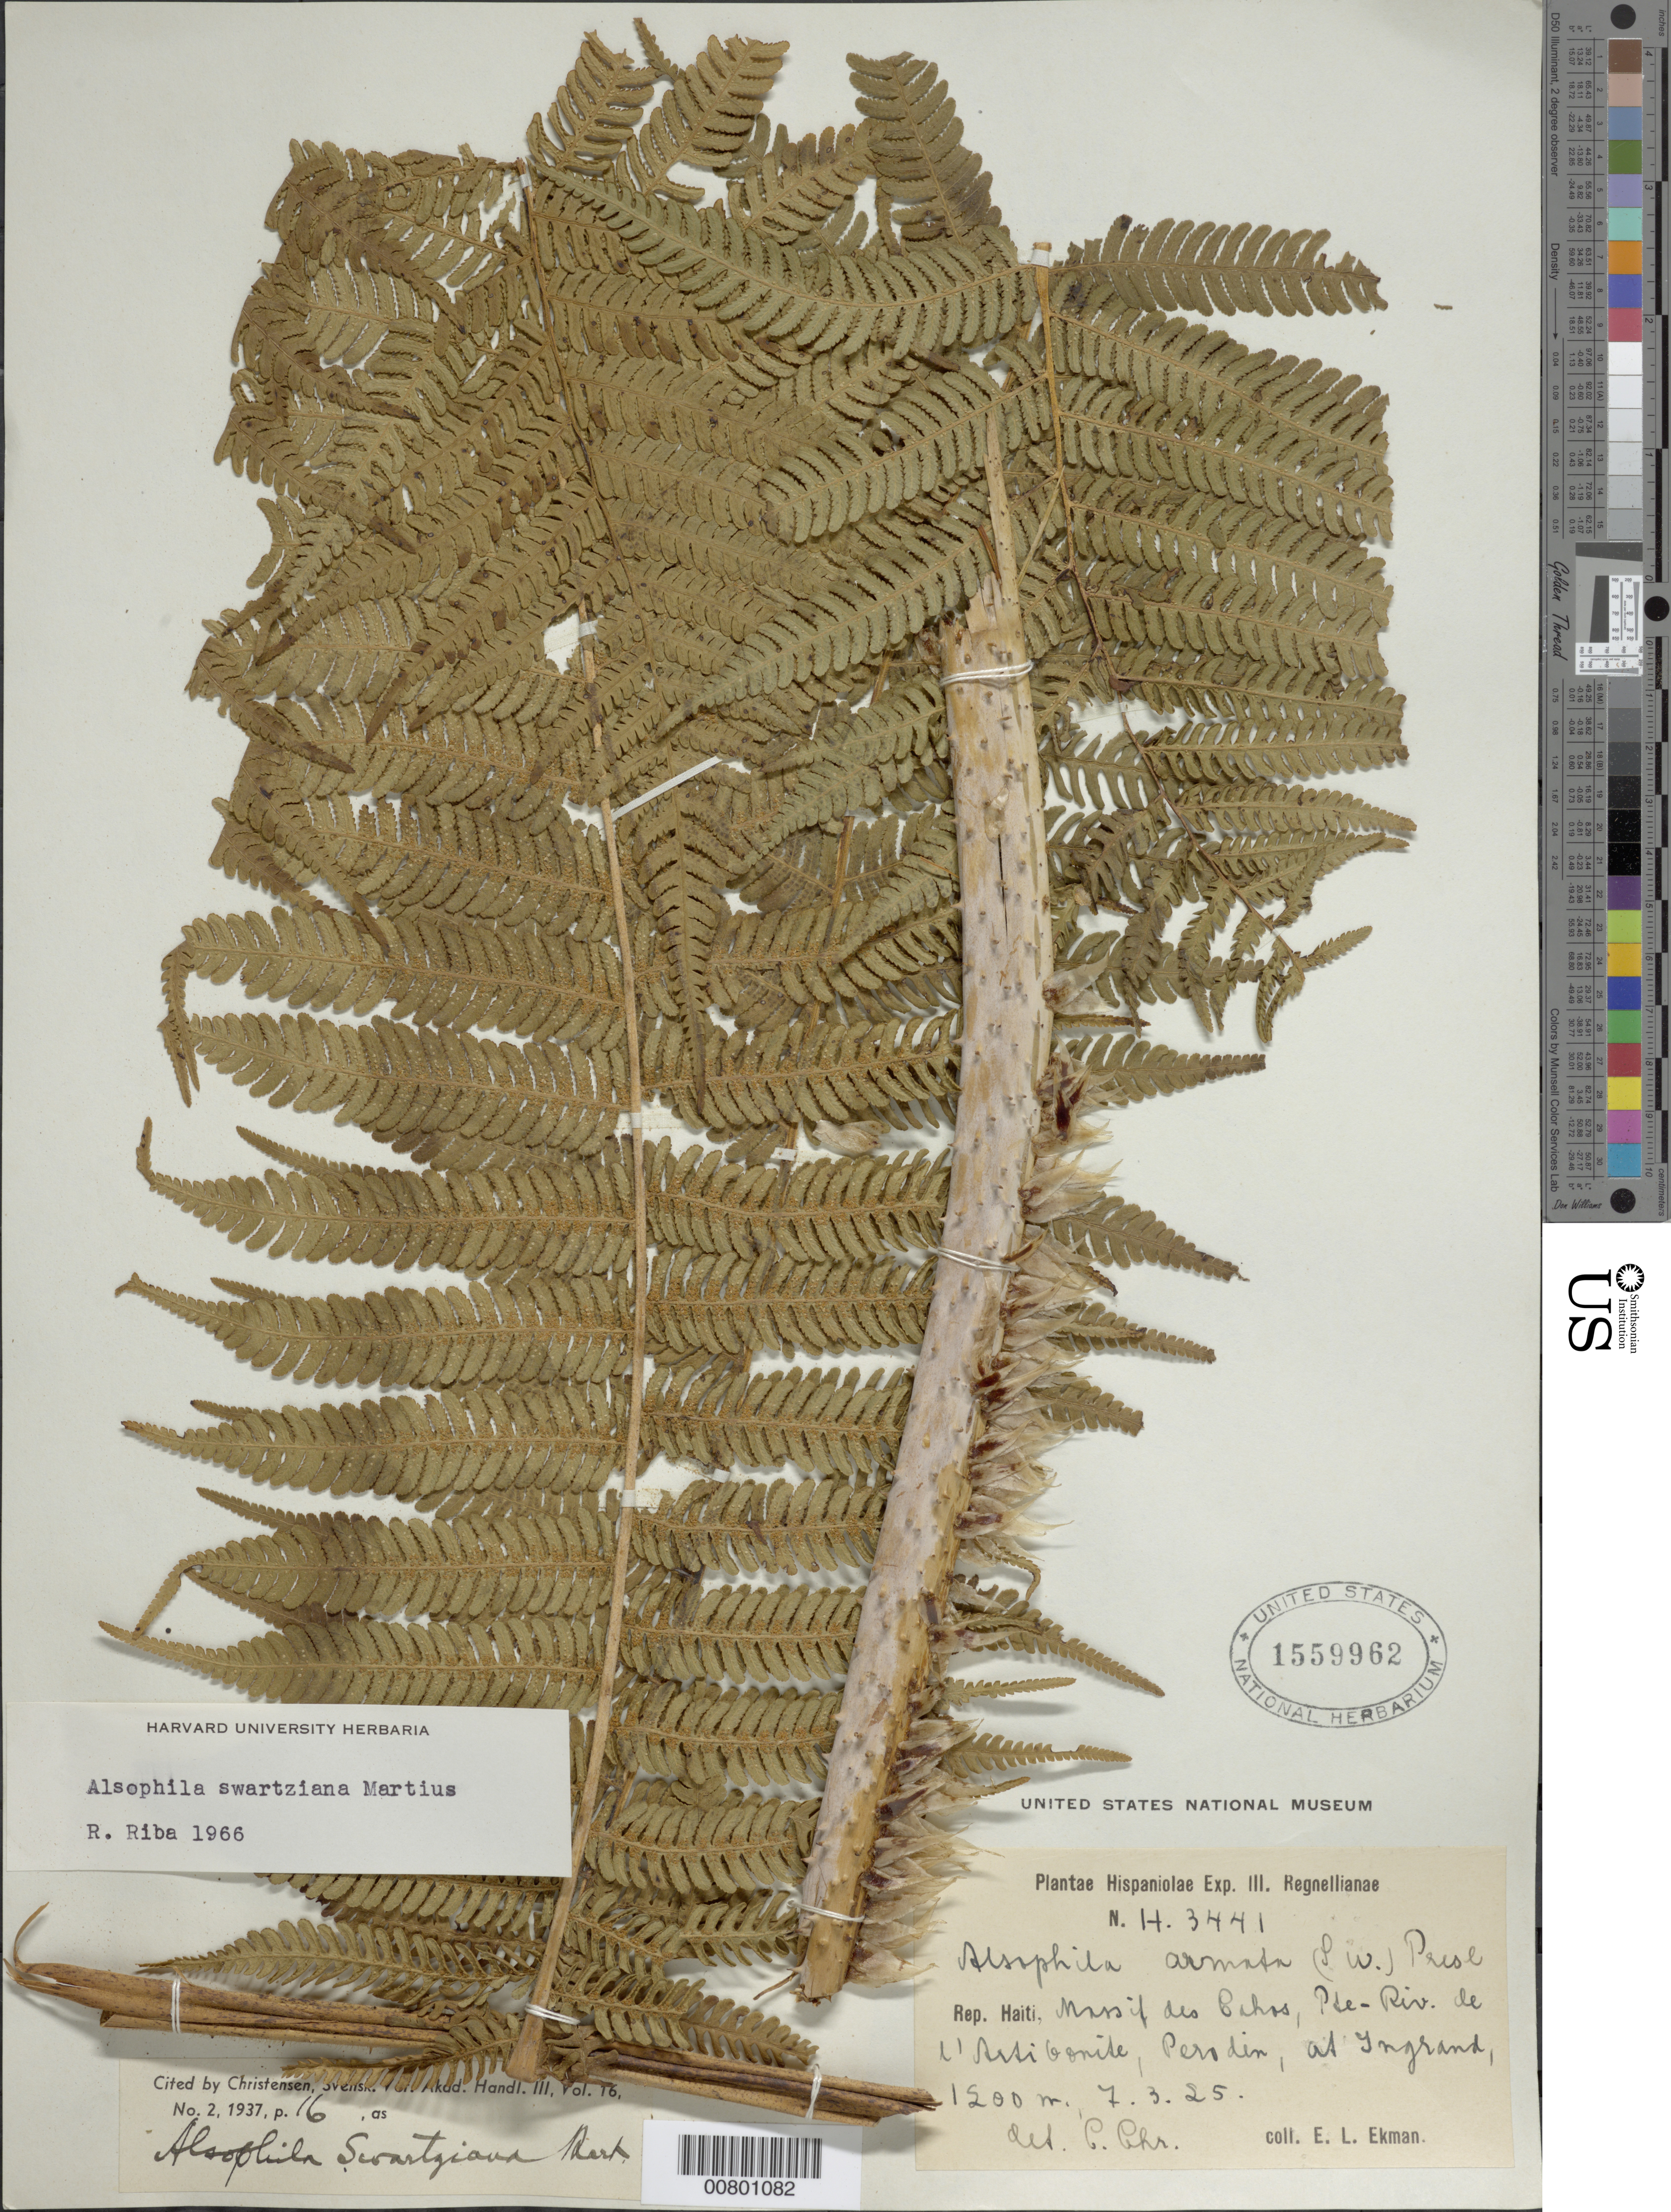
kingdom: Plantae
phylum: Tracheophyta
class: Polypodiopsida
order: Cyatheales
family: Cyatheaceae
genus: Alsophila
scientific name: Alsophila swartziana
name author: Mart.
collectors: E. L. Ekman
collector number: H 3441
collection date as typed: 07 Mar 1925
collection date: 1925-03-07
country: Haiti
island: Hispaniola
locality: Massif des Cahos, Pte-Riv. de l'Artibonite, Perodin, at Ingrand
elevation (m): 1200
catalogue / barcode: US 1559962